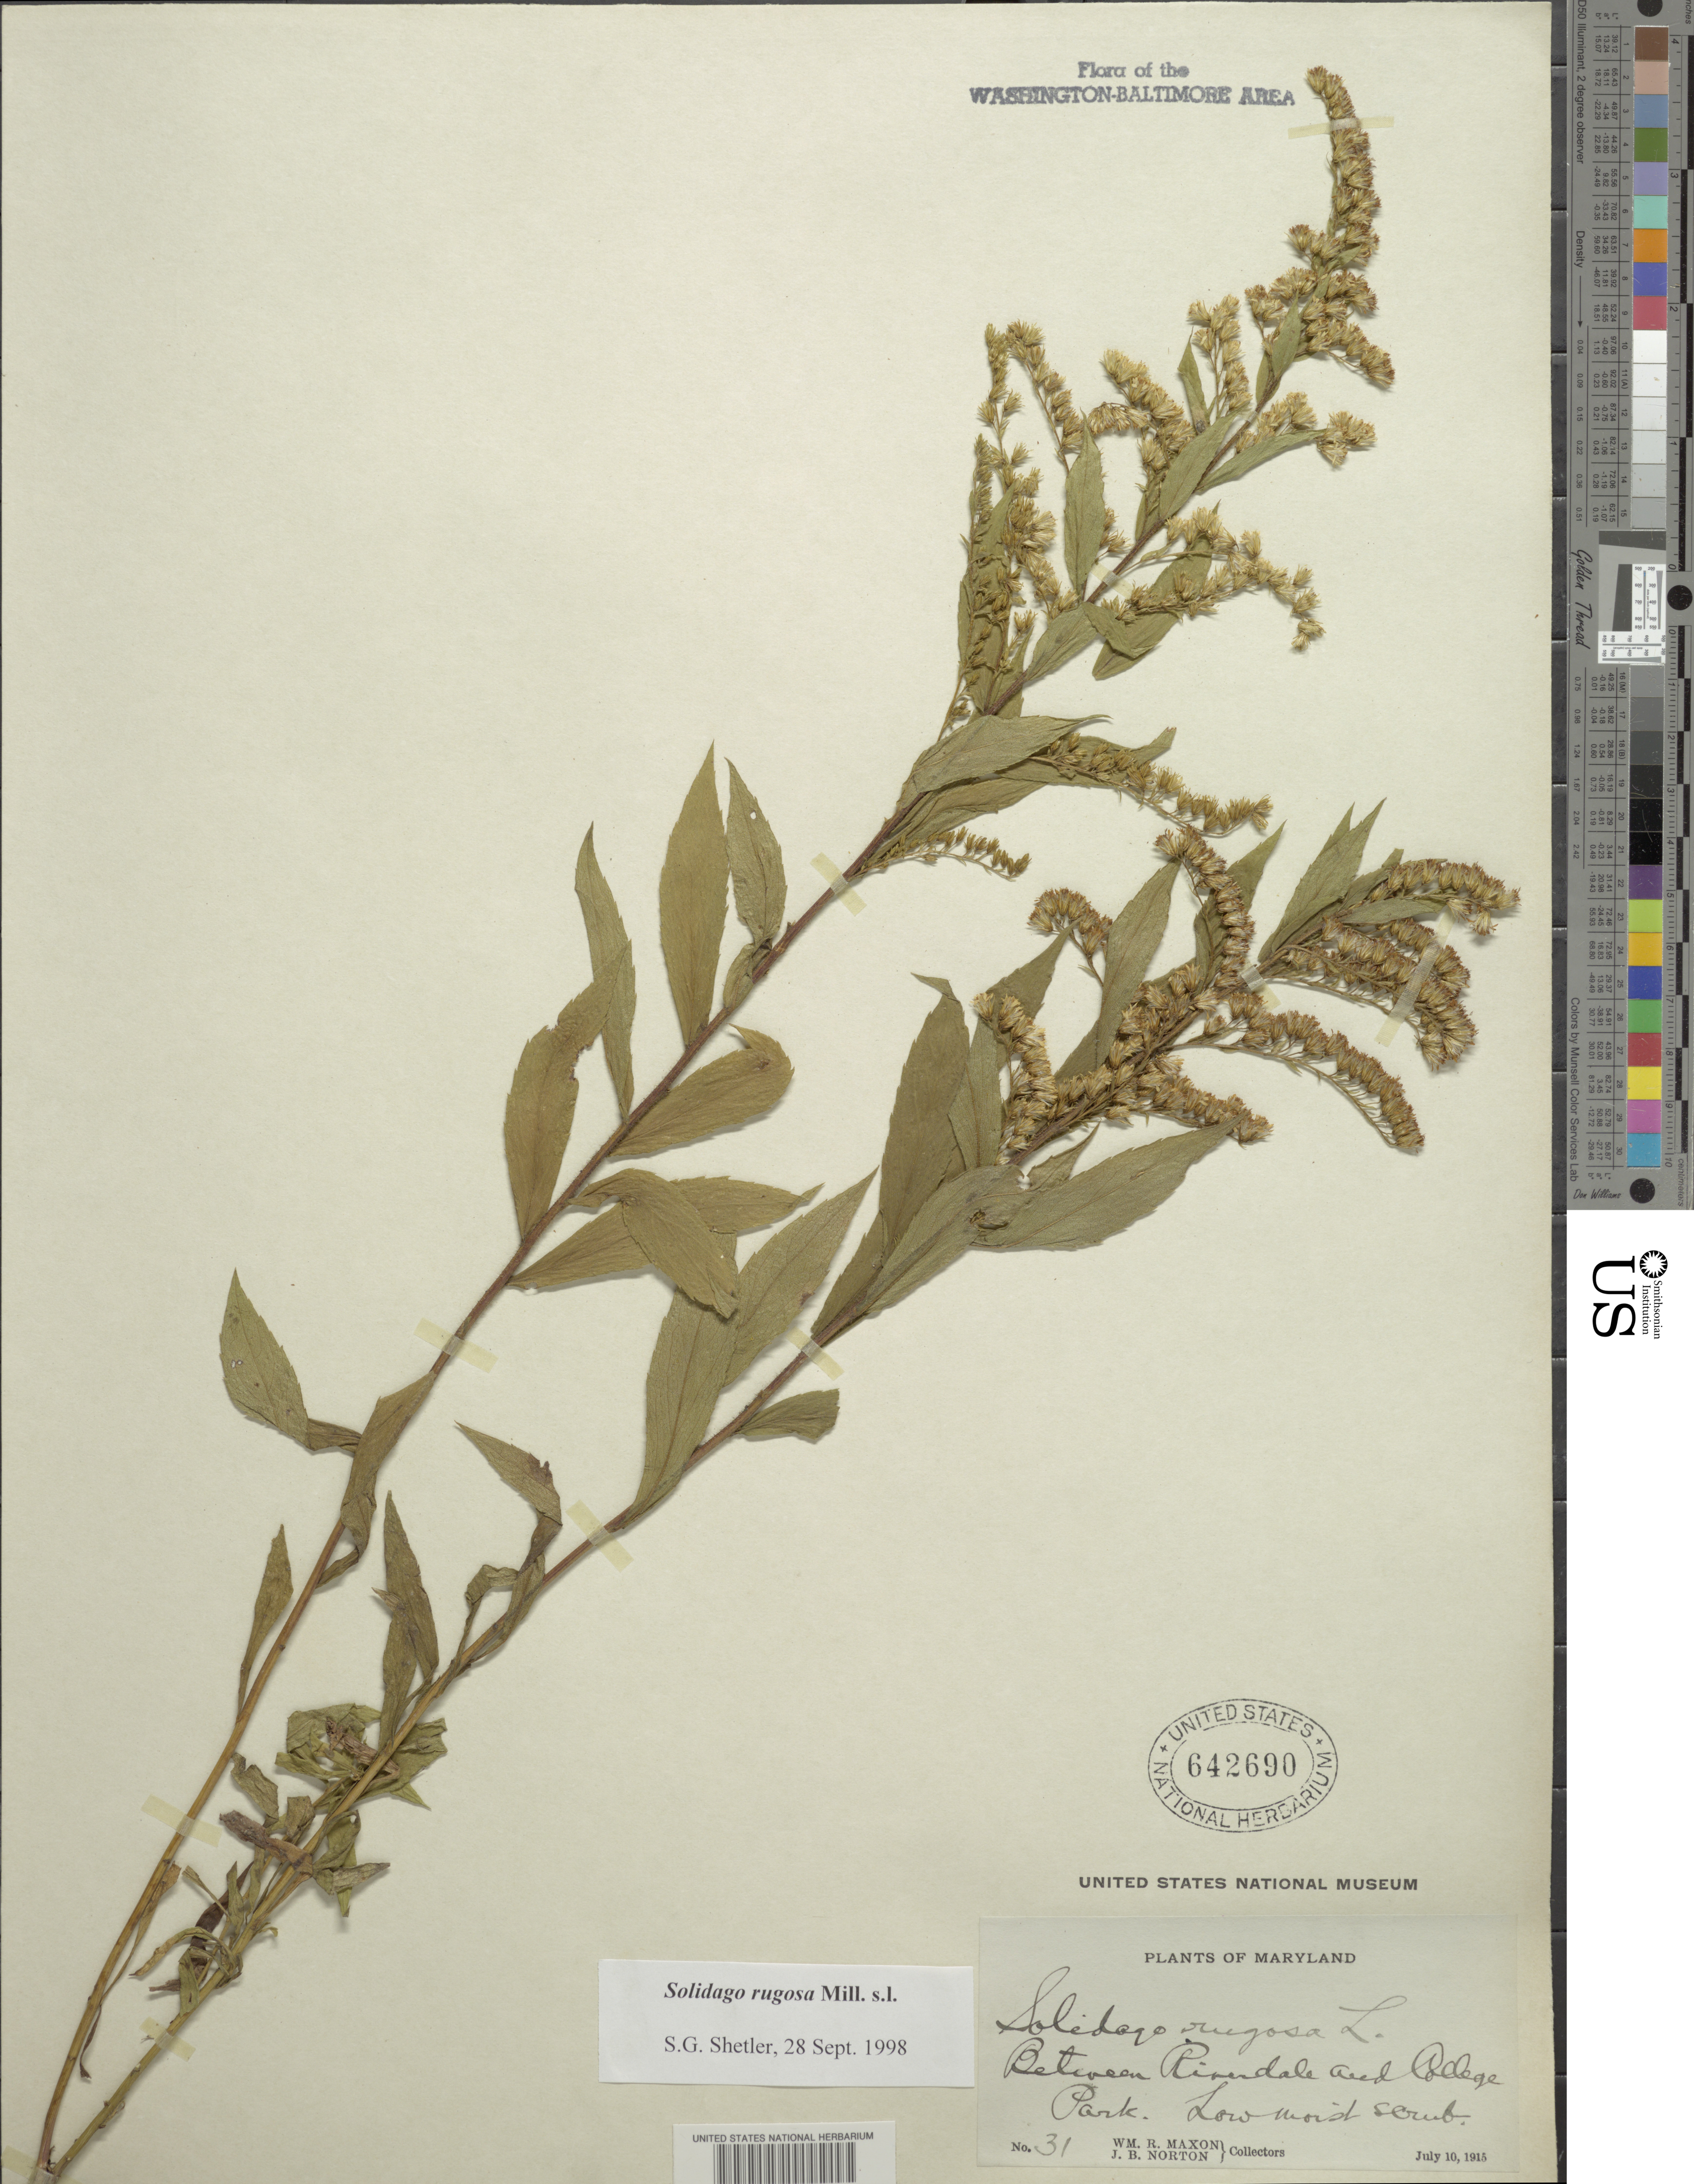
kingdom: Plantae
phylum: Tracheophyta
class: Magnoliopsida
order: Asterales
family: Asteraceae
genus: Solidago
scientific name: Solidago rugosa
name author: Mill.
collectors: W. R. Maxon & J. Norton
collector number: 31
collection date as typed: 10 Jul 1915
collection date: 1915-07-10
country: United States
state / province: Maryland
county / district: Prince George's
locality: between Riverdale and College Park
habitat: Low moist scrub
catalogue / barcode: US 642690